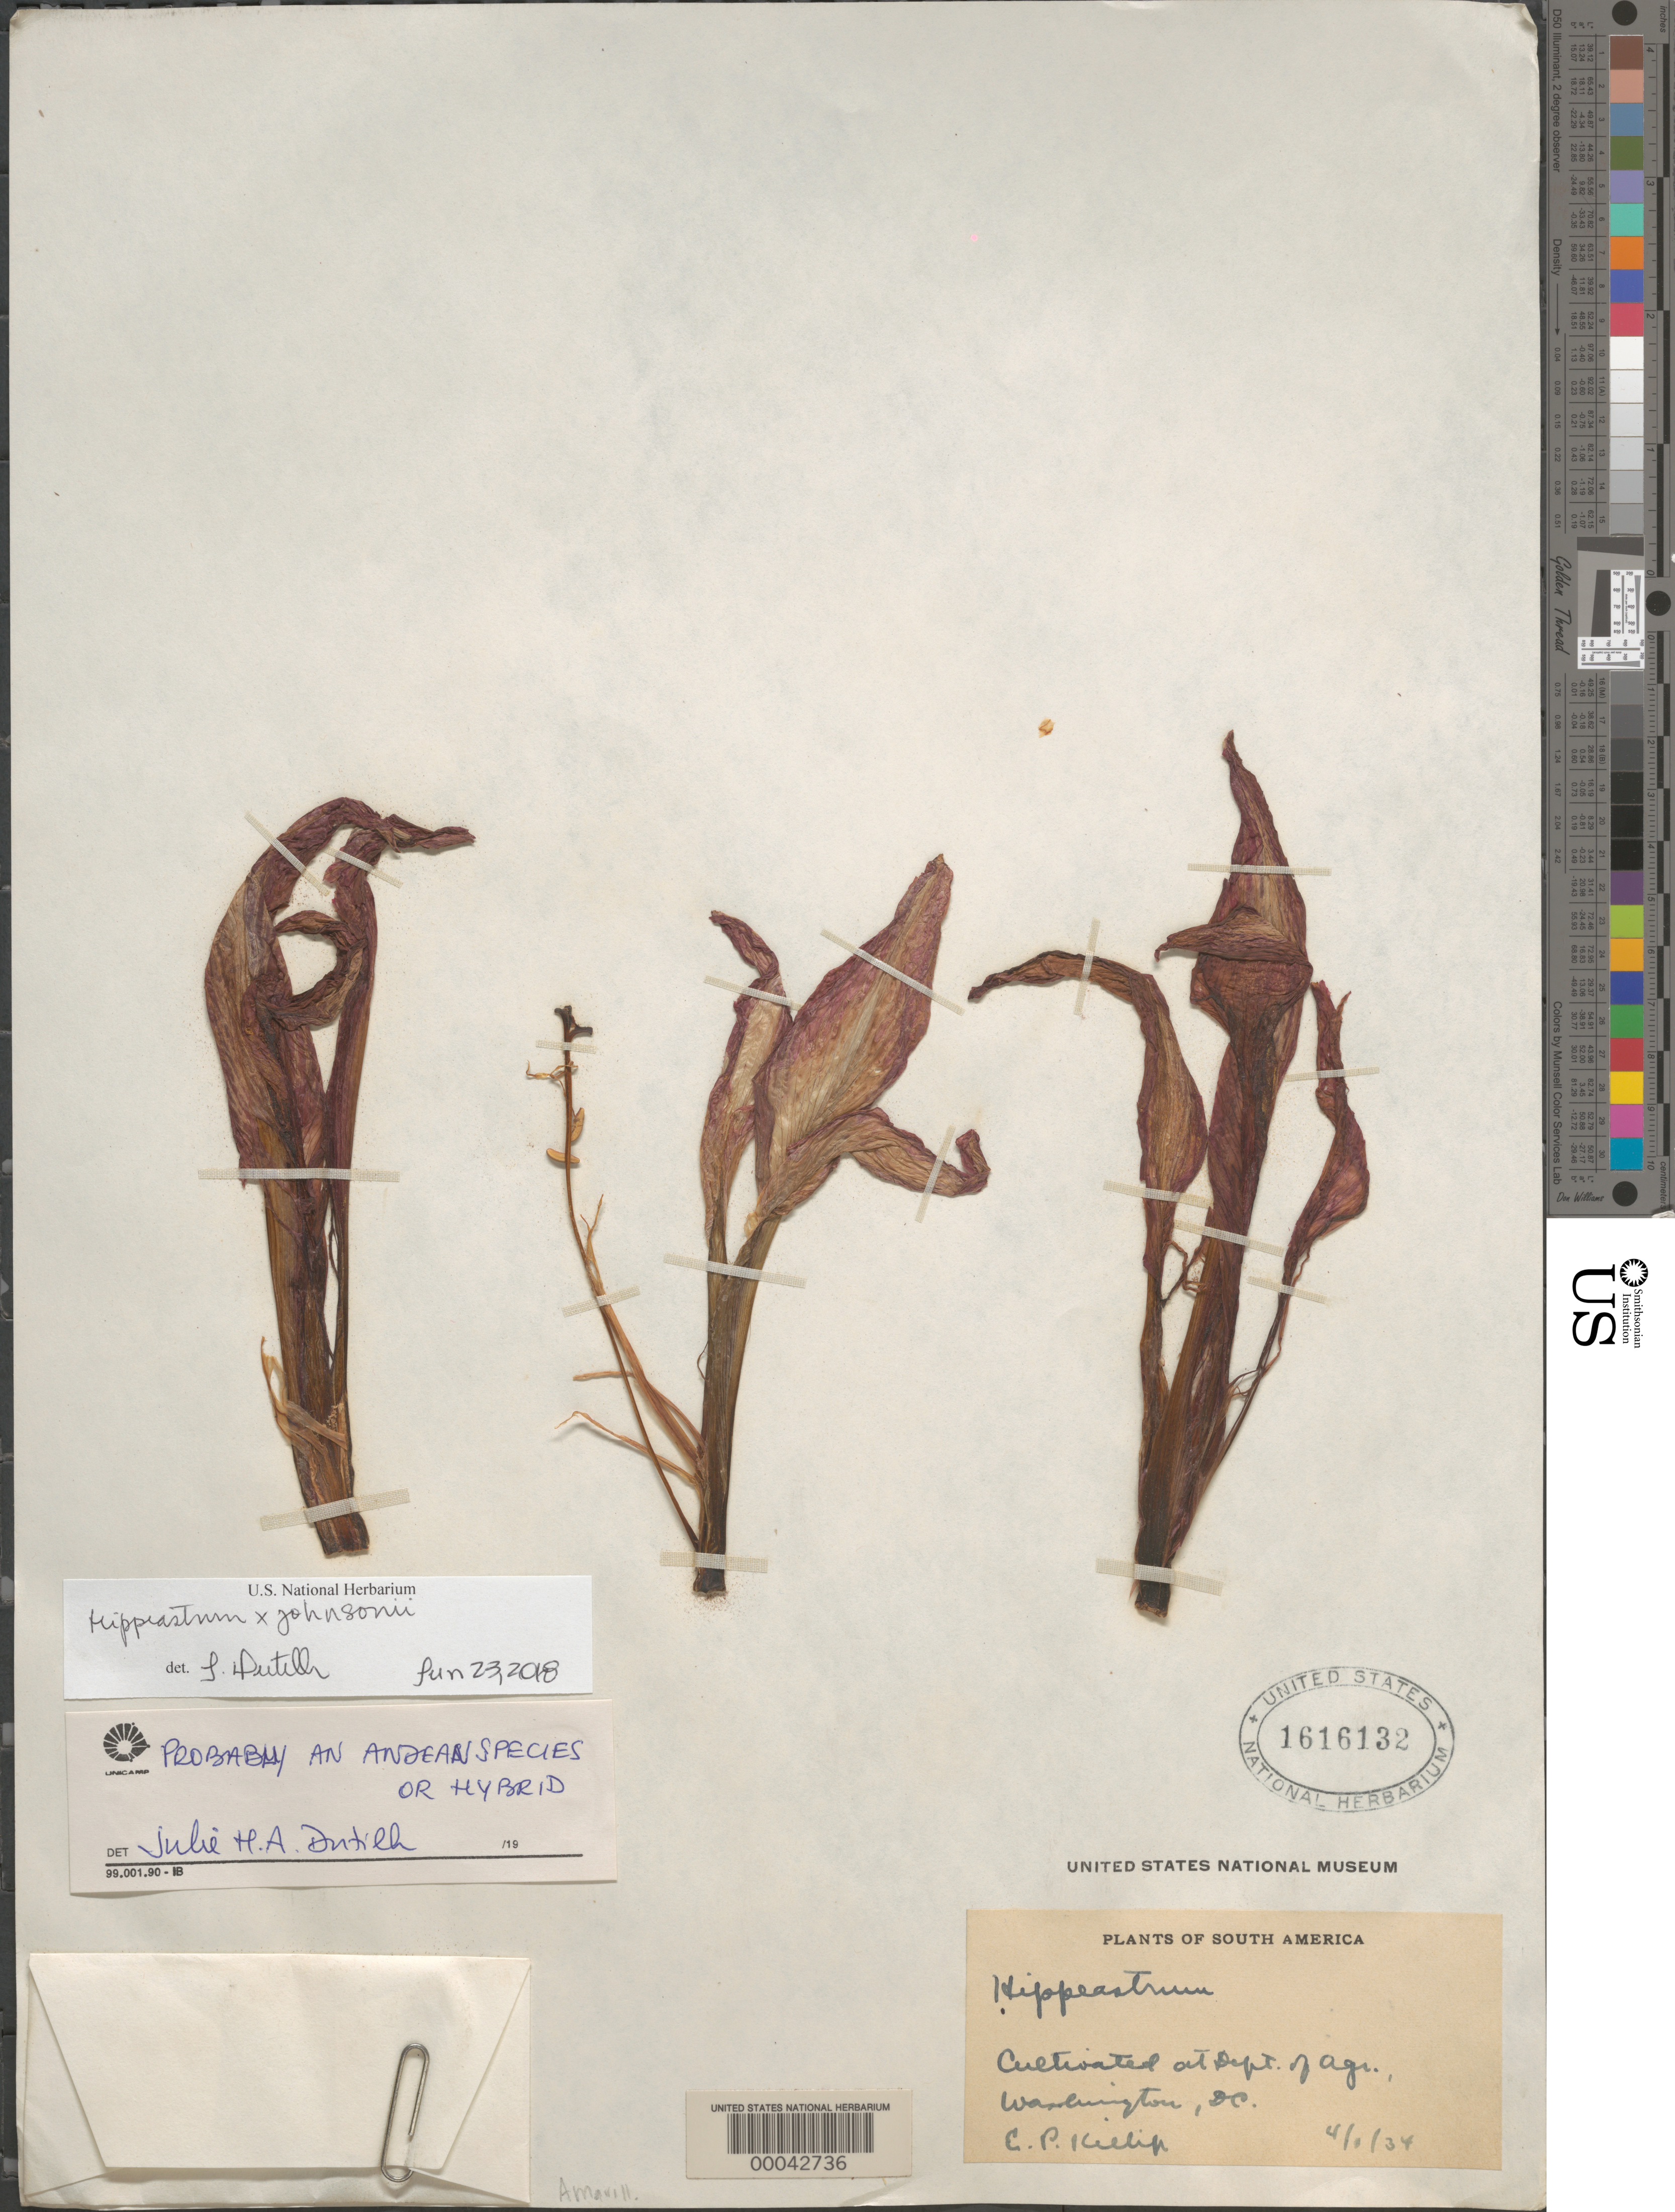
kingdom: Plantae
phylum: Tracheophyta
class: Liliopsida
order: Asparagales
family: Amaryllidaceae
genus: Hippeastrum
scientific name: Hippeastrum x johnsonii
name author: (Gowen) Herb.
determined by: Dutilh, Julie H. A.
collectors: E. P. Killip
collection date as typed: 01 Jan 1934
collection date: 1934-01-01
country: Germany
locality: Gorgenthal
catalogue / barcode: US 1616132